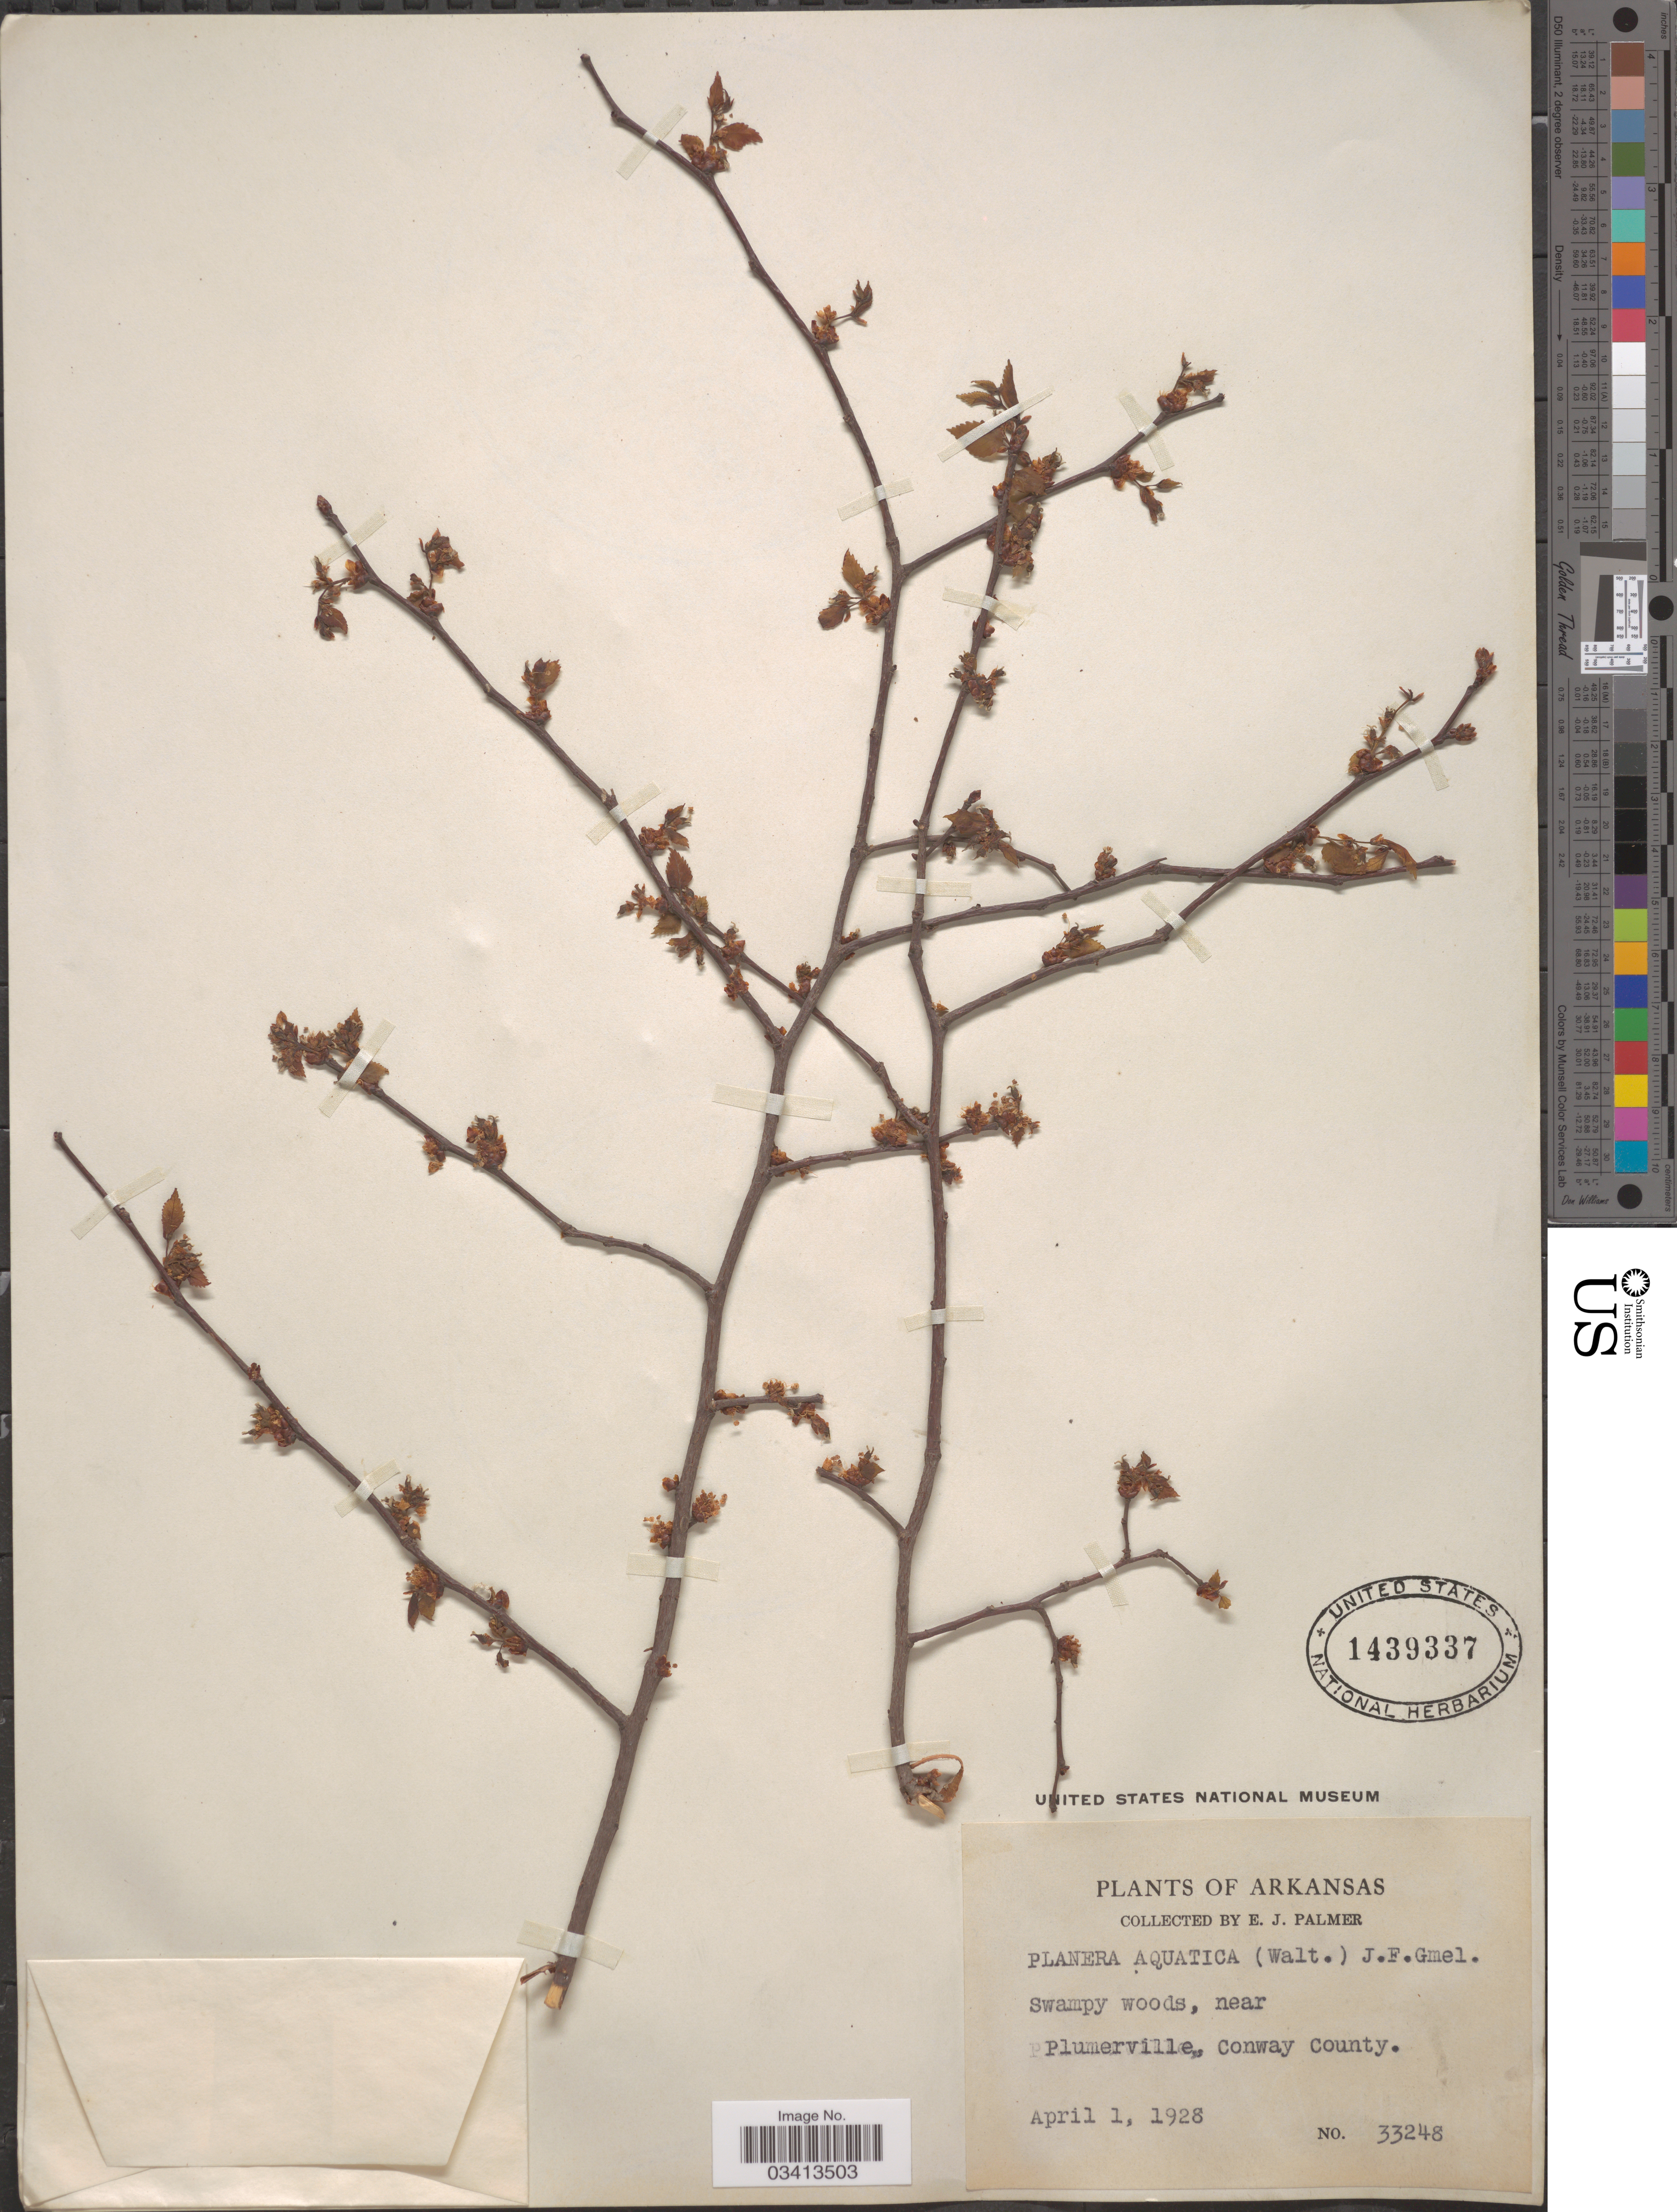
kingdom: Plantae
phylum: Tracheophyta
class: Magnoliopsida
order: Rosales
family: Ulmaceae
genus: Planera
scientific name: Planera aquatica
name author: J.F. Gmel.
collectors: E. J. Palmer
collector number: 33248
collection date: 1928-04-01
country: United States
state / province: Arkansas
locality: Near Plumerville, Conway County.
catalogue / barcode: US 1439337